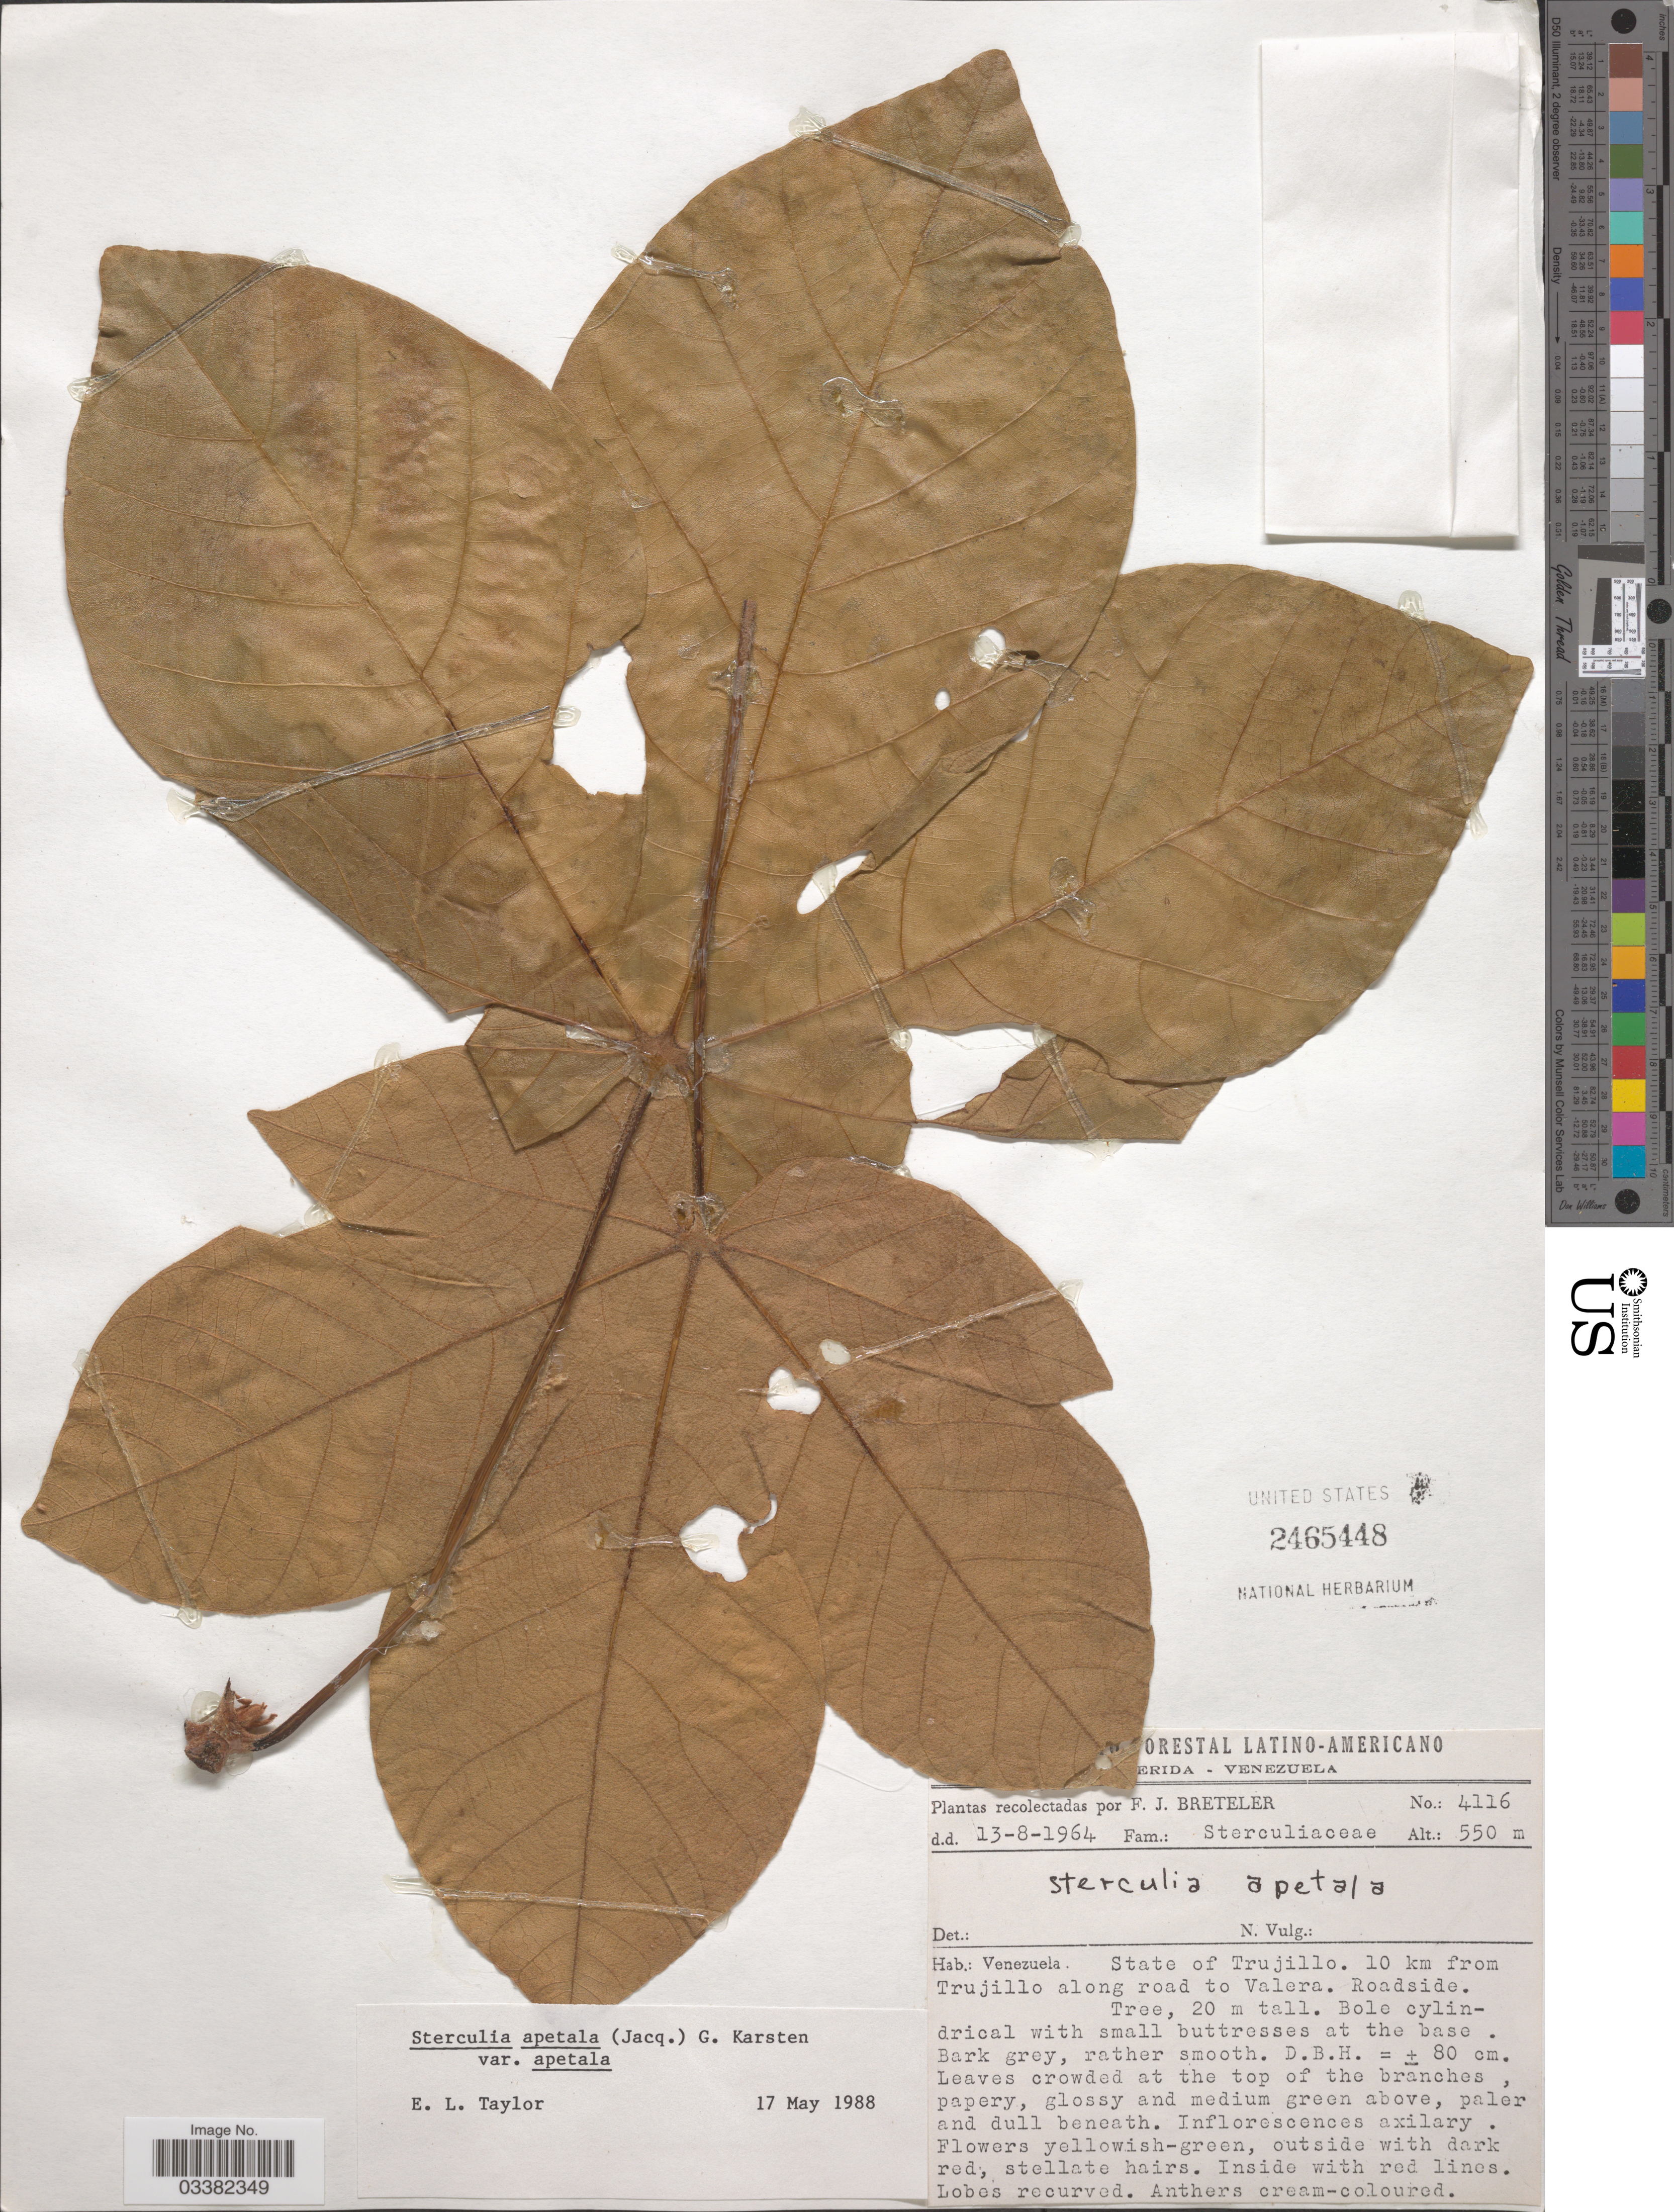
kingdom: Plantae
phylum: Tracheophyta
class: Magnoliopsida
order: Malvales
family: Malvaceae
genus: Sterculia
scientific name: Sterculia apetala var. apetala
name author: (Jacq.) H. Karst.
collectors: F. J. Breteler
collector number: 4116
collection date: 1964-08-13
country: Venezuela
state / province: Trujillo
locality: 10 km from Trujillo along road to Valera. Roadside.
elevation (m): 550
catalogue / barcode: US 2465448